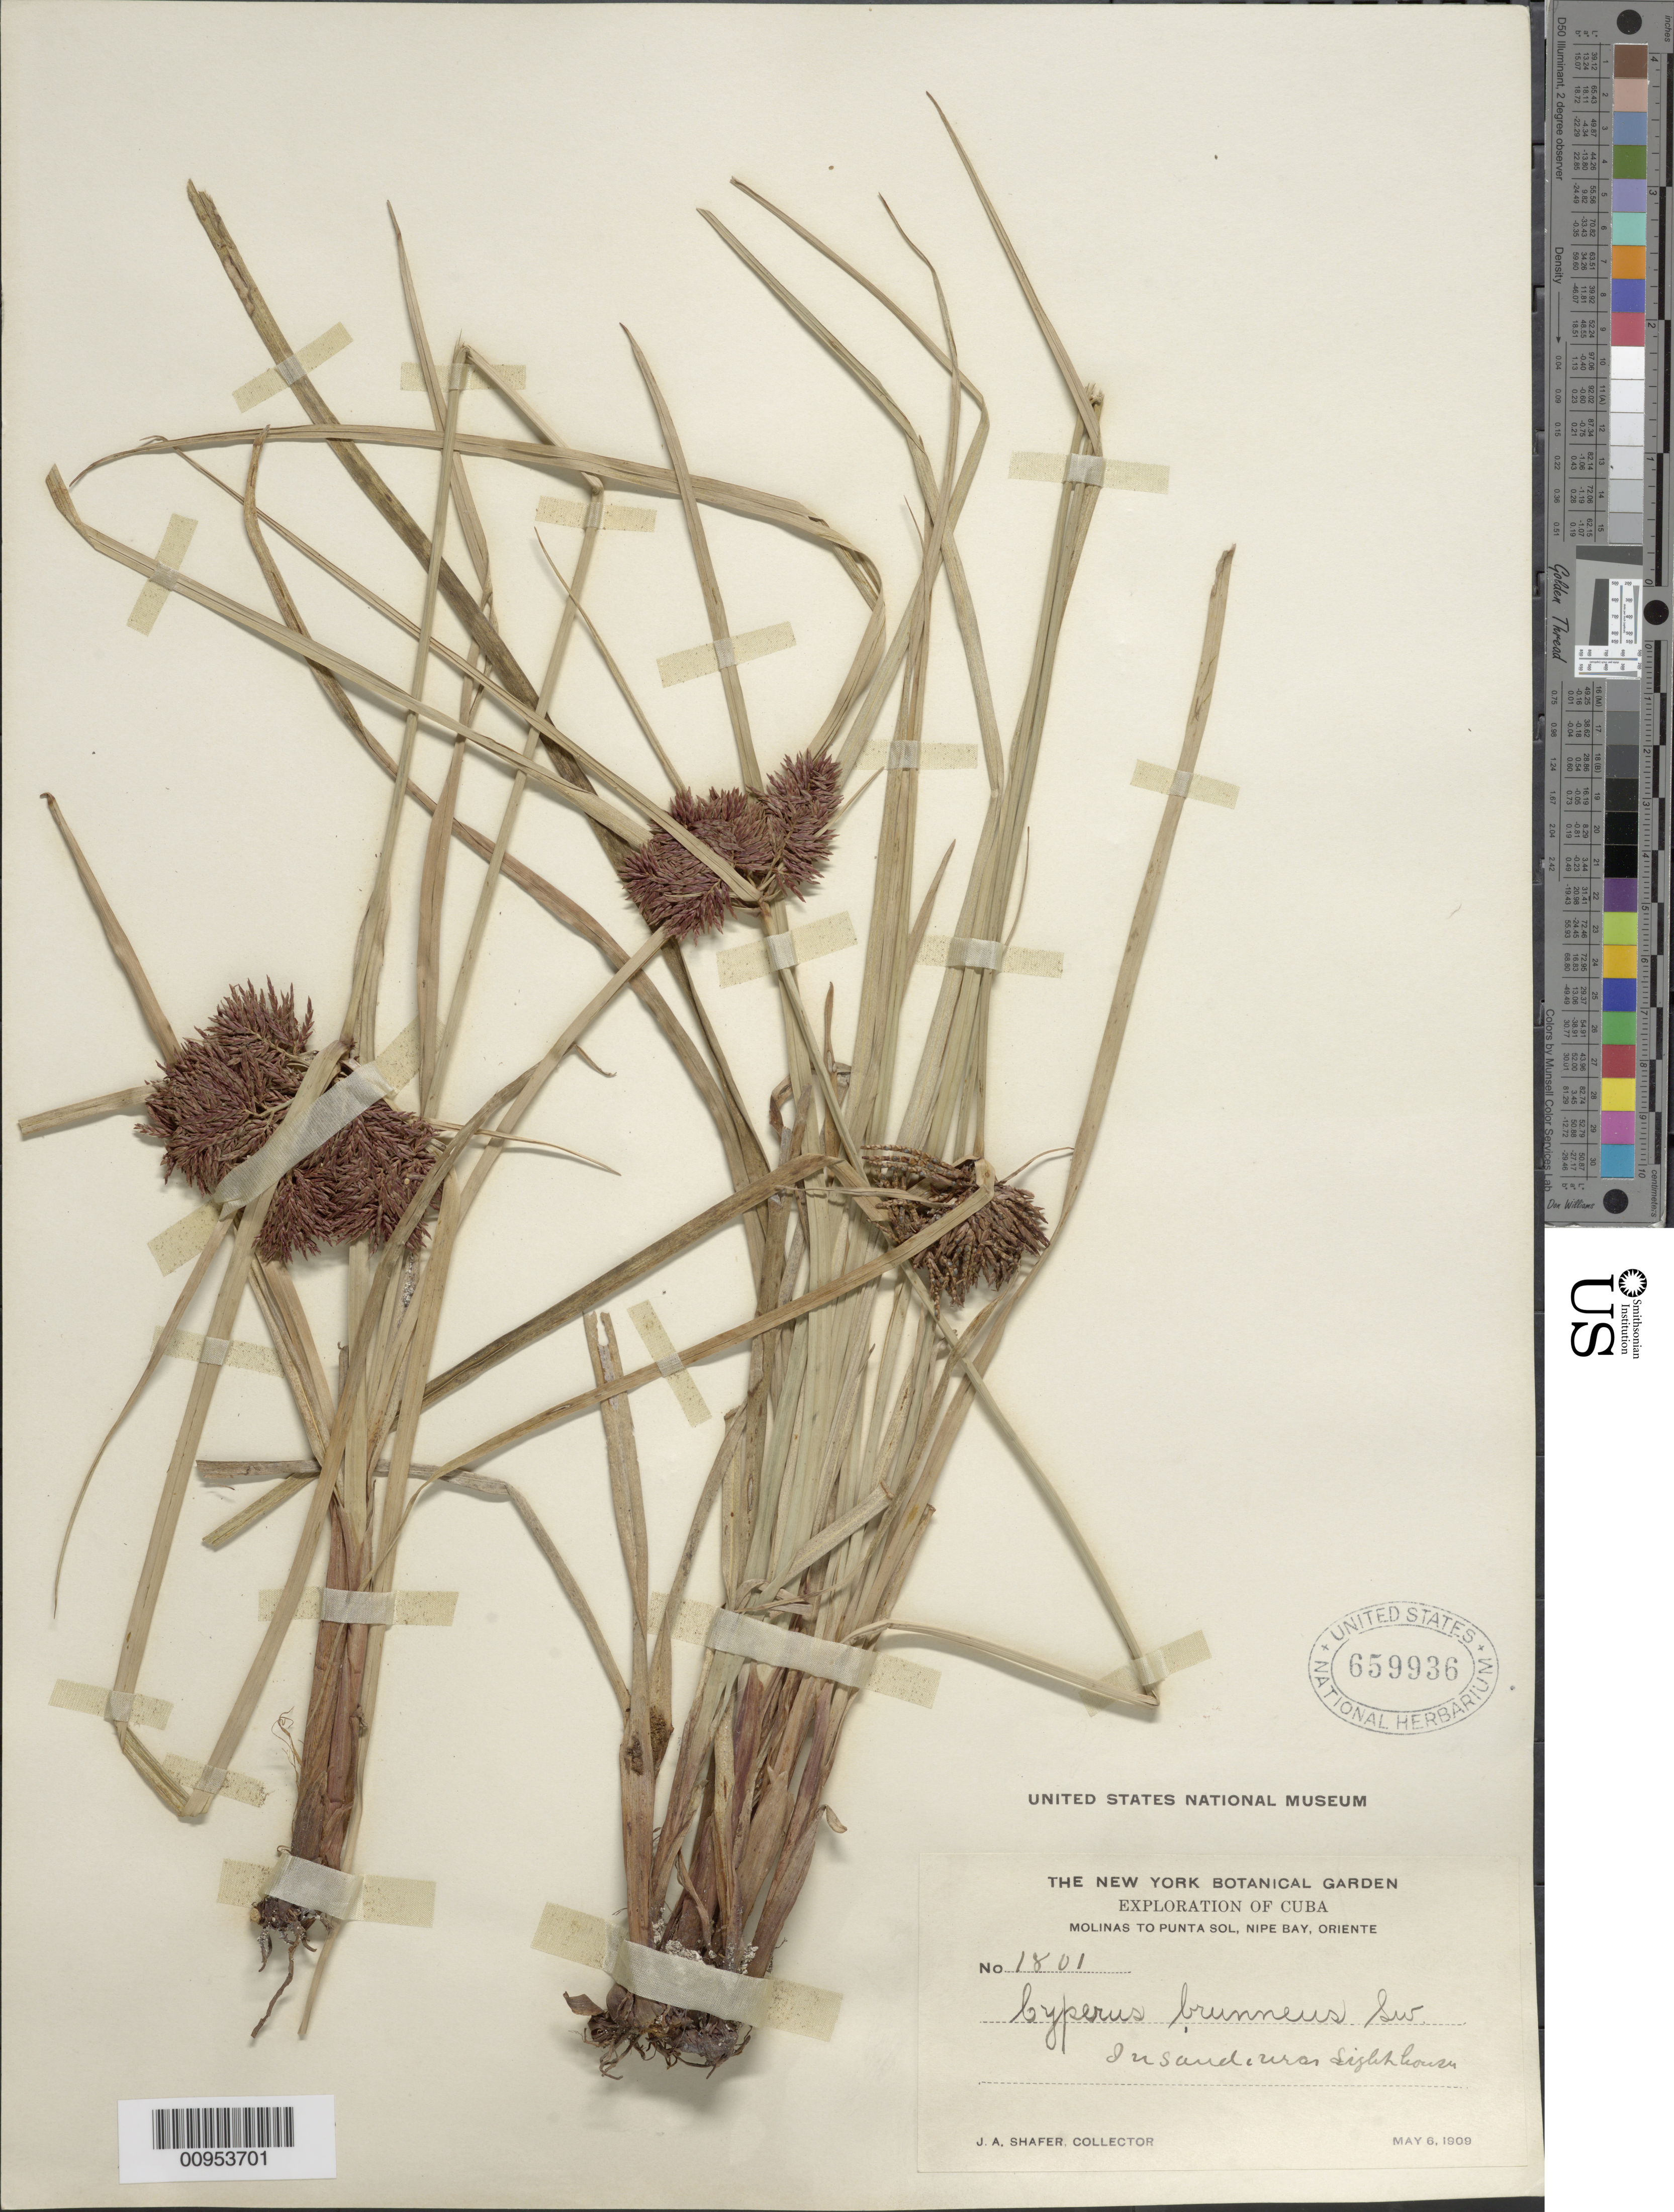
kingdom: Plantae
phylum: Tracheophyta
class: Liliopsida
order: Poales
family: Cyperaceae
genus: Cyperus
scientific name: Cyperus brunneus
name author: Sw.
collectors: J. A. Shafer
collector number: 1801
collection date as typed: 06 May 1909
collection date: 1909-05-06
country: Cuba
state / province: Holguín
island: Cuba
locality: Molinas to Punta Sol, Nipe Bay, lighthouse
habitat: In sand dunes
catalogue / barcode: US 659936